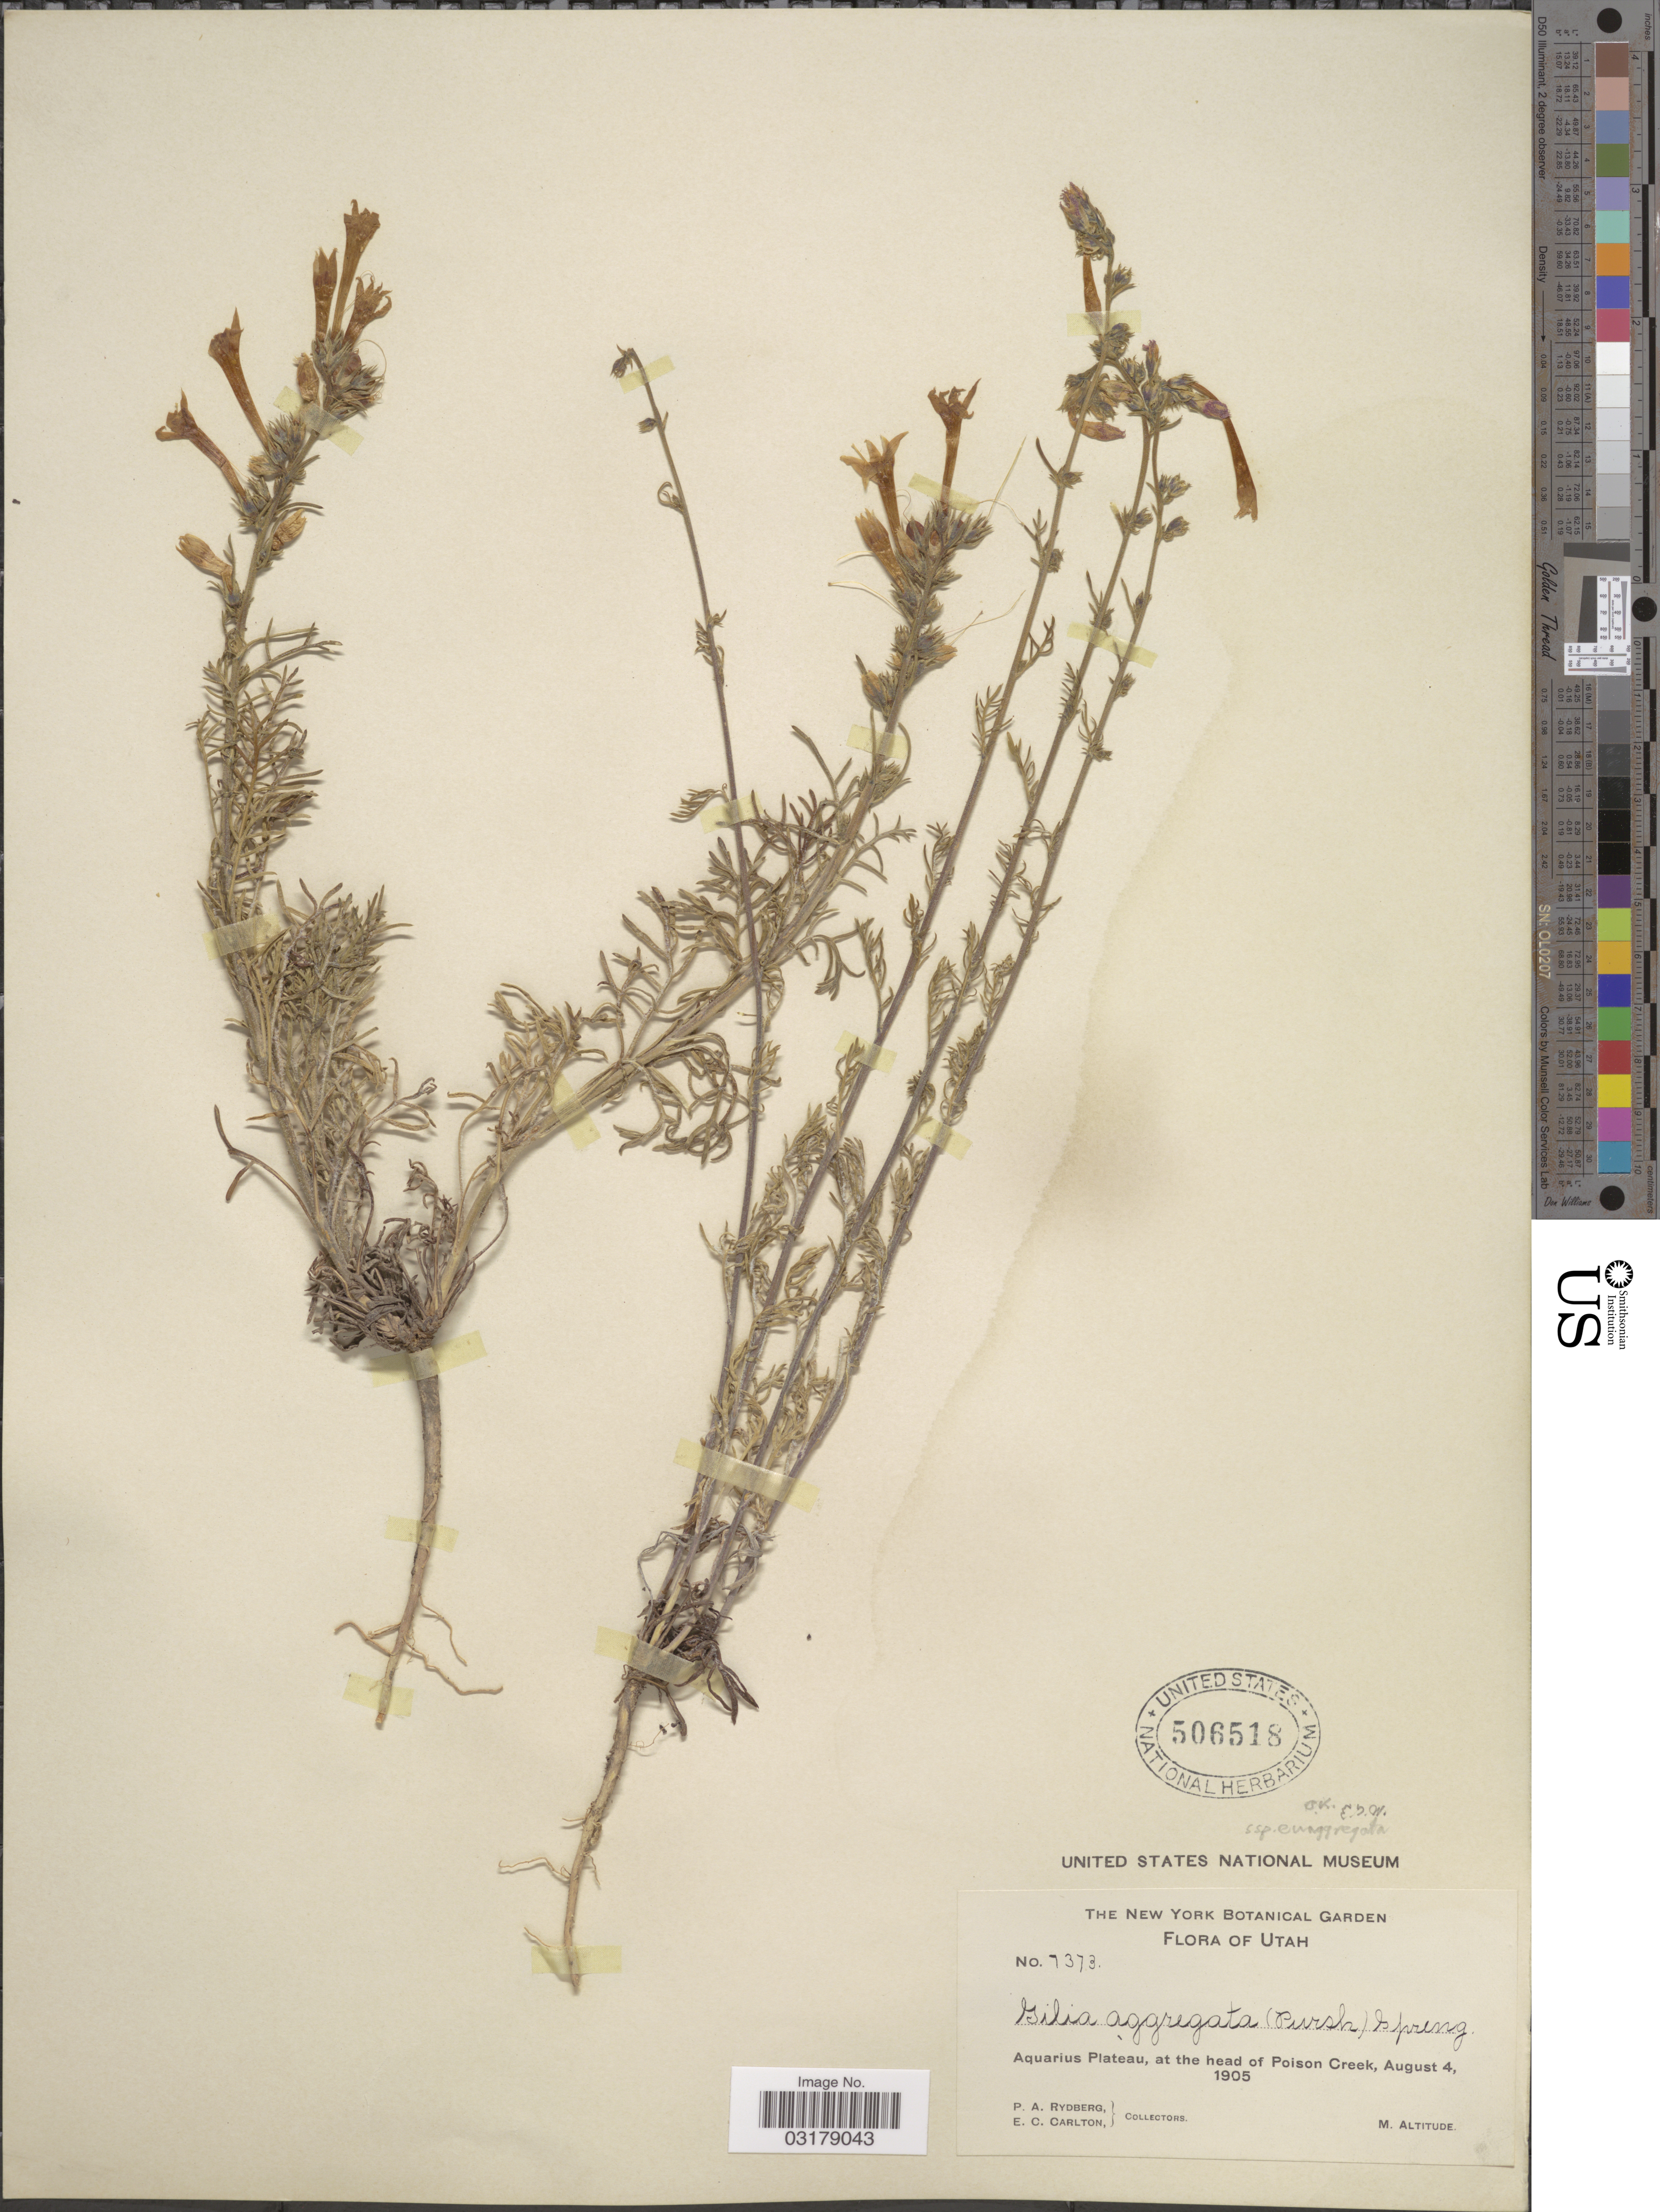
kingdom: Plantae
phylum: Tracheophyta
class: Magnoliopsida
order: Ericales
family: Polemoniaceae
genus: Ipomopsis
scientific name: Ipomopsis aggregata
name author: (Pursh) V.E. Grant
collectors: P. A. Rydberg & E. Carlton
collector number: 7373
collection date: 1905-08-04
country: United States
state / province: Utah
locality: Aquarius Plateau, at the head of Poison Creek.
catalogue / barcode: US 506518